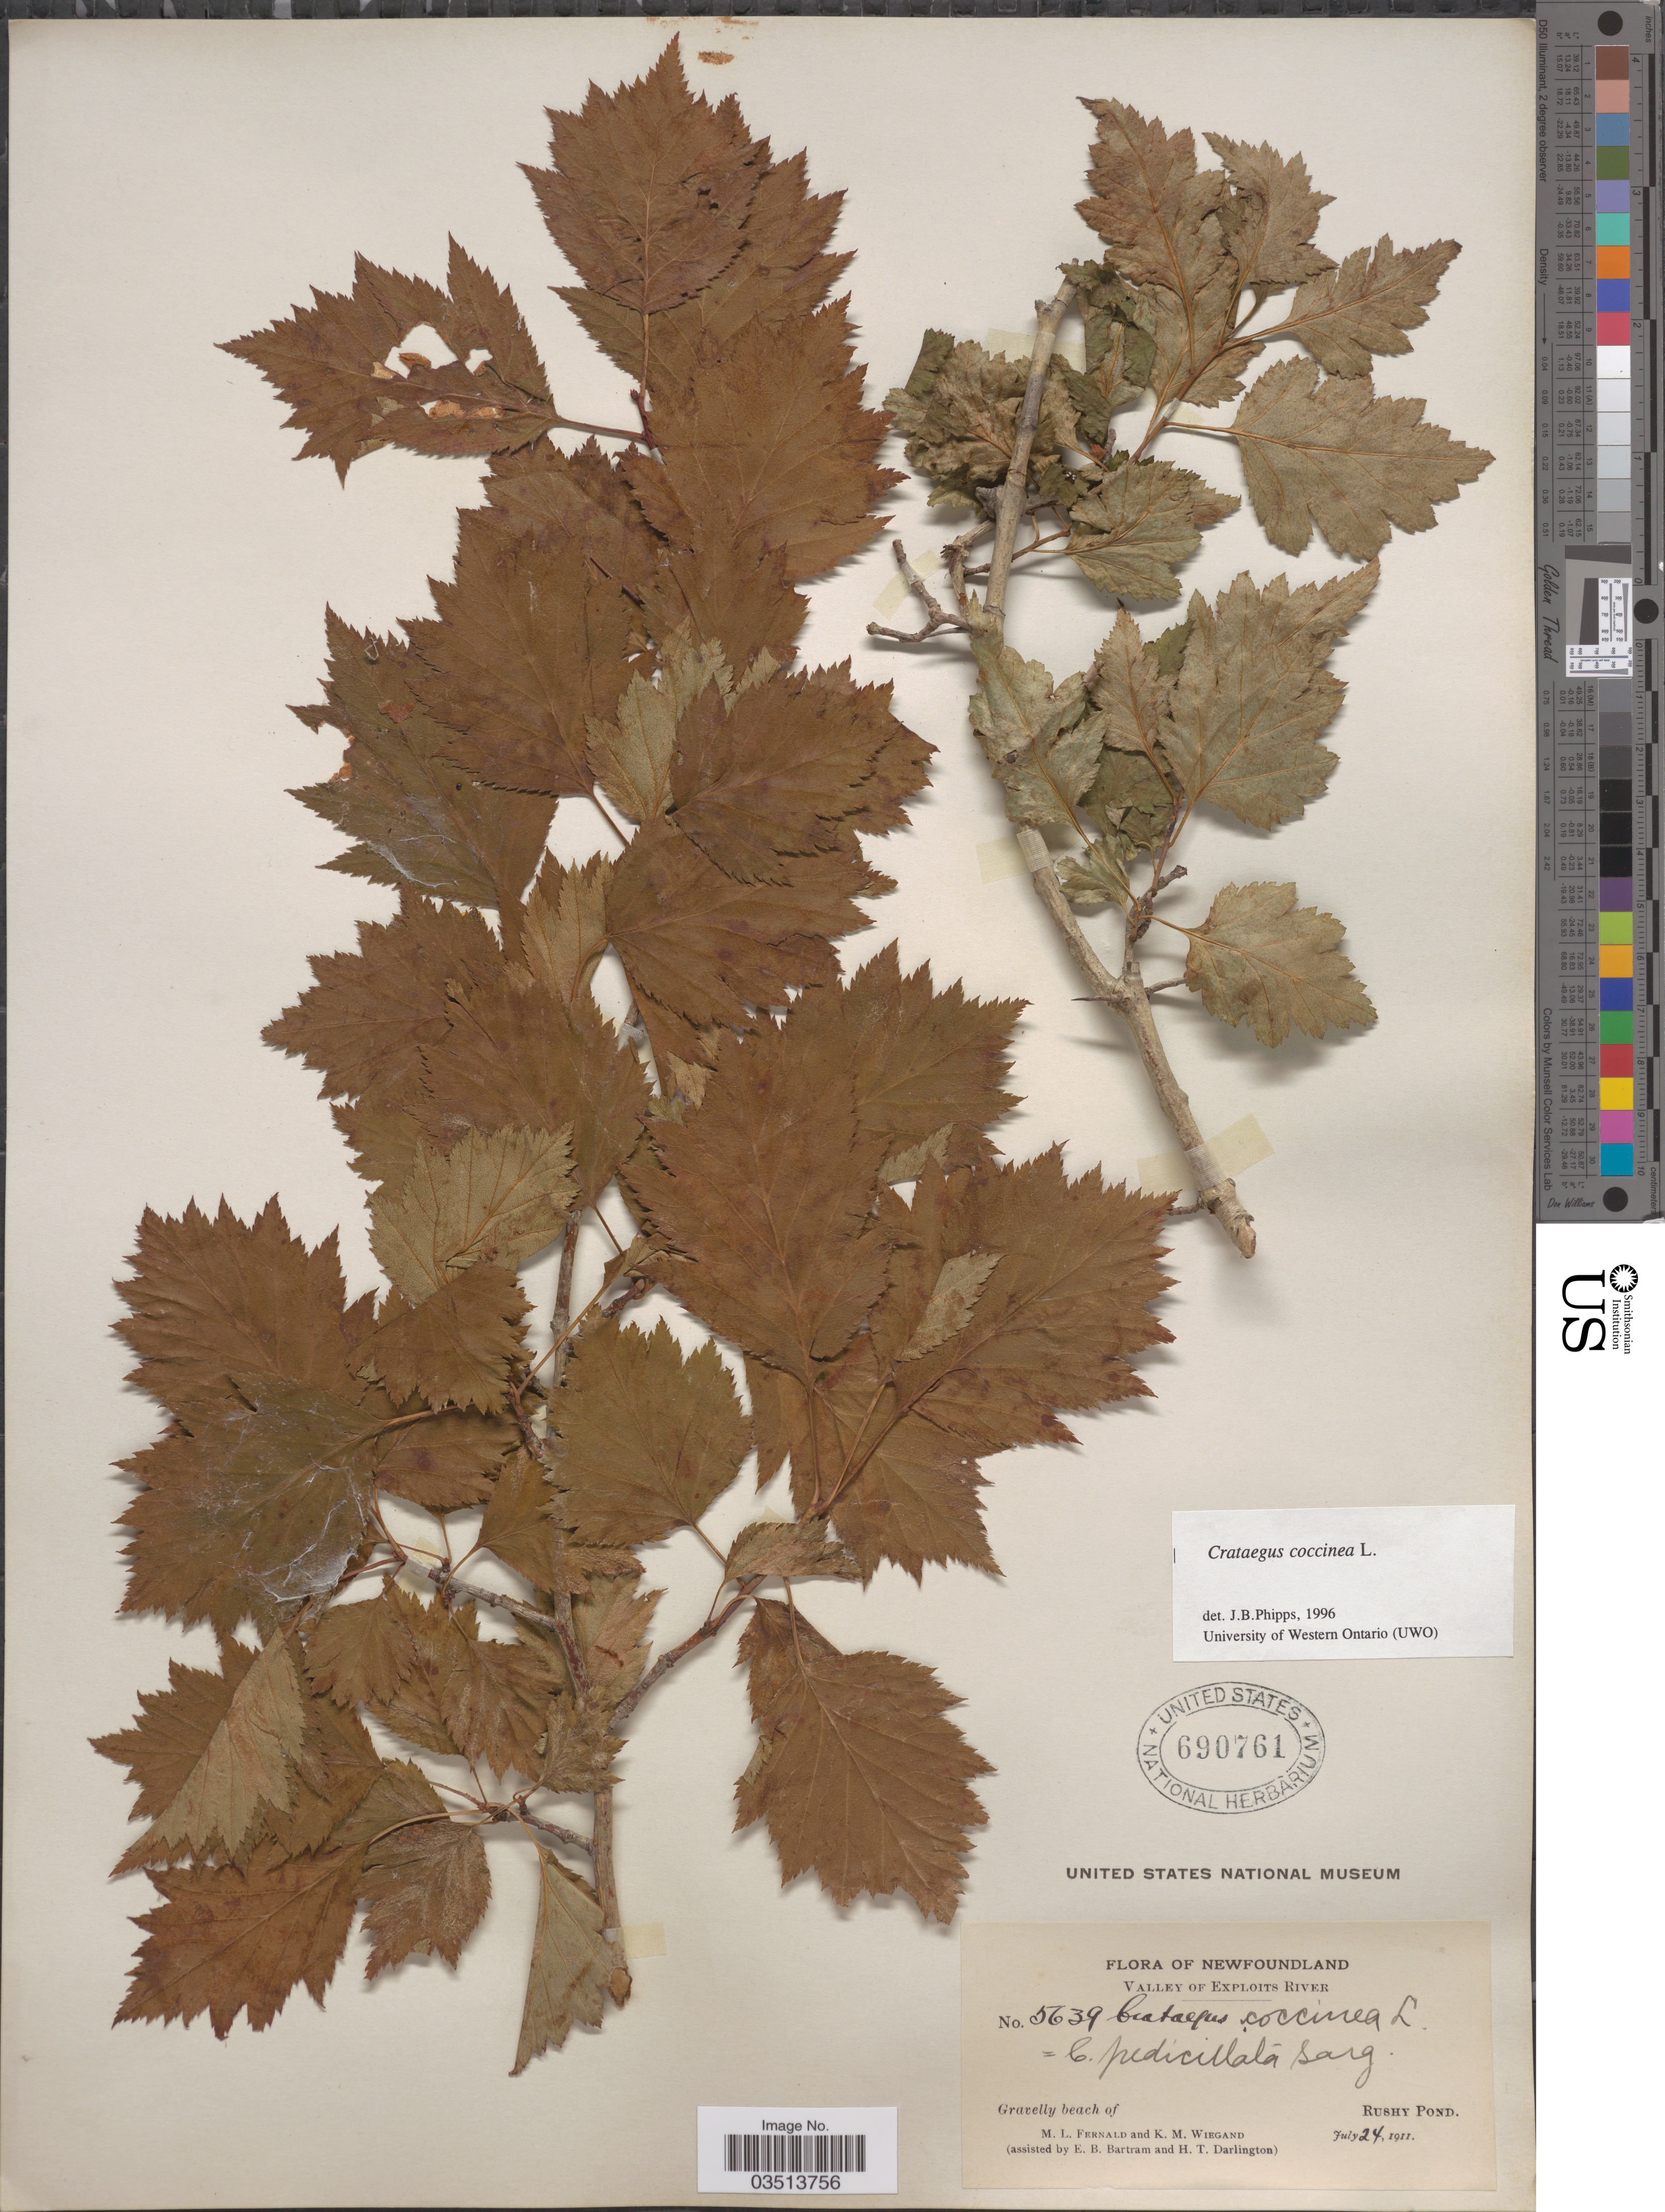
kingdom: Plantae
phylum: Tracheophyta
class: Magnoliopsida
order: Rosales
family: Rosaceae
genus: Crataegus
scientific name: Crataegus coccinea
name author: Ashe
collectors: M. L. Fernald, K. M. Wiegand, E. B. Bartram & H. Darlington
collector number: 5639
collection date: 1911-07-24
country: Canada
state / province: Newfoundland and Labrador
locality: Valley of Exploits River. Gravelly beach of Rushy Pond.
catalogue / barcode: US 690761